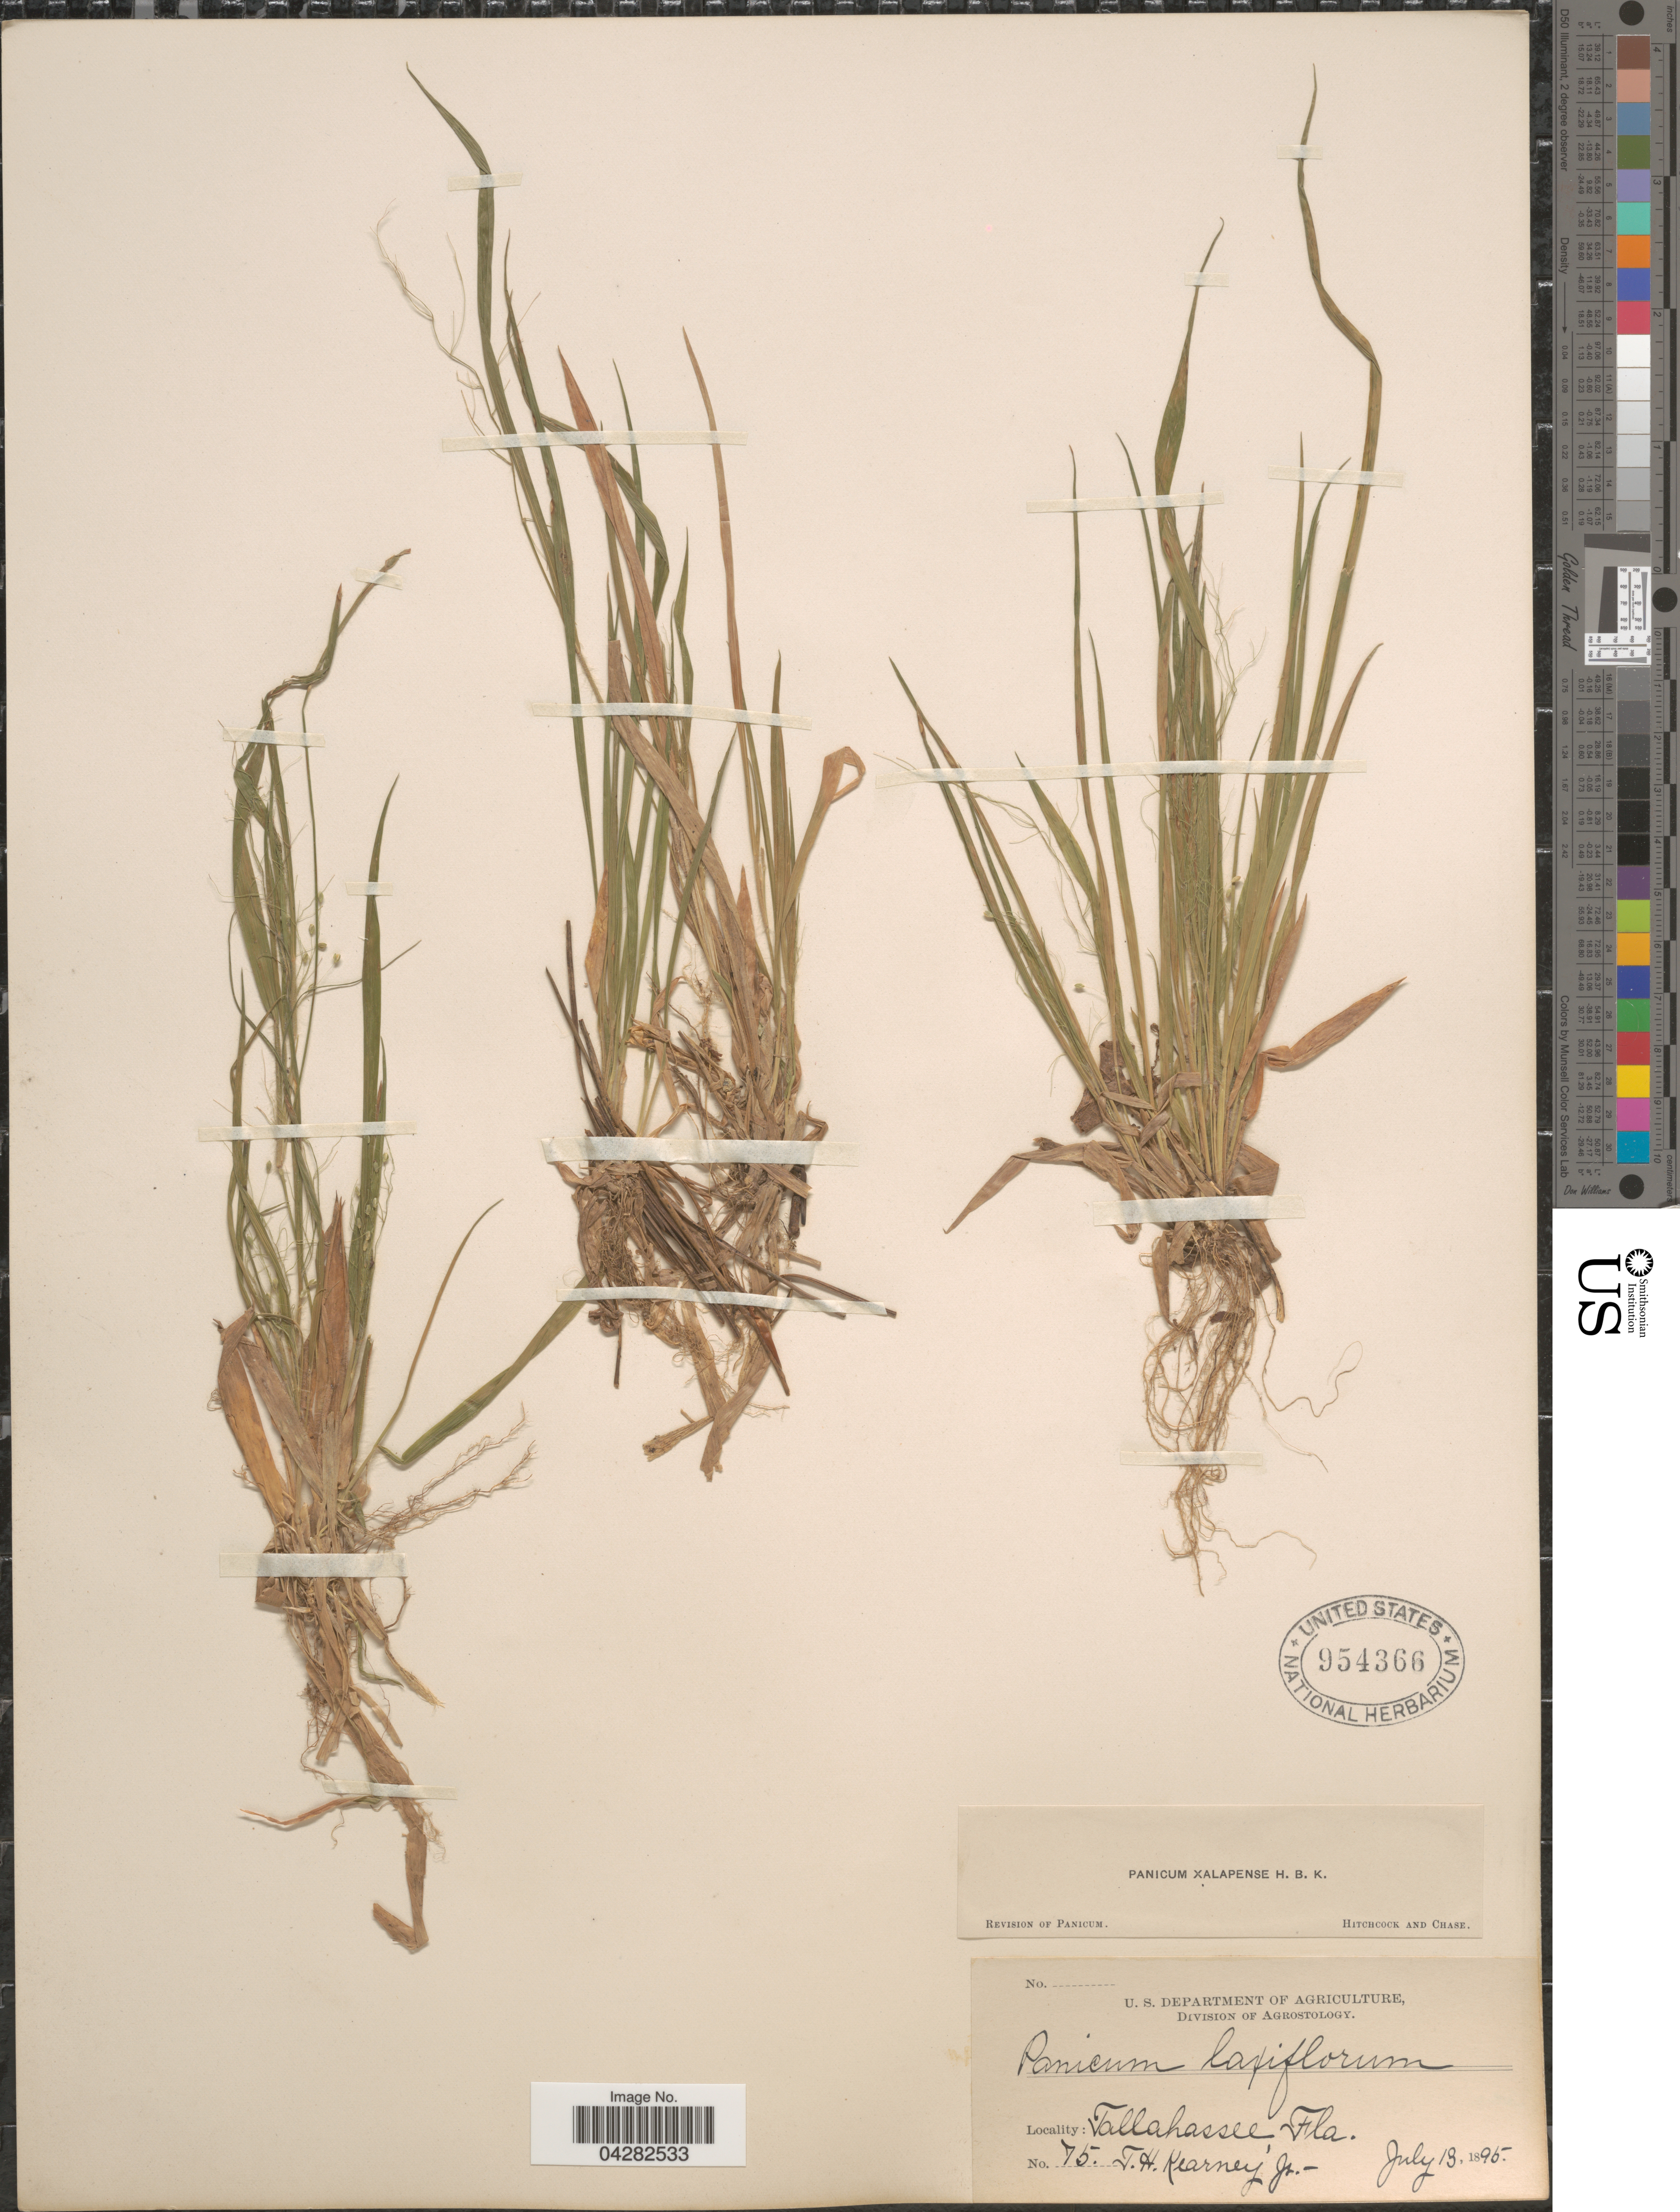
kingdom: Plantae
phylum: Tracheophyta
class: Liliopsida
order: Poales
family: Poaceae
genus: Dichanthelium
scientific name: Dichanthelium laxiflorum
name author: (Lam.) Gould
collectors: T. H. Kearney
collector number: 75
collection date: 1895-07-13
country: United States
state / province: Florida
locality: Tallahassee.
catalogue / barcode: US 954366